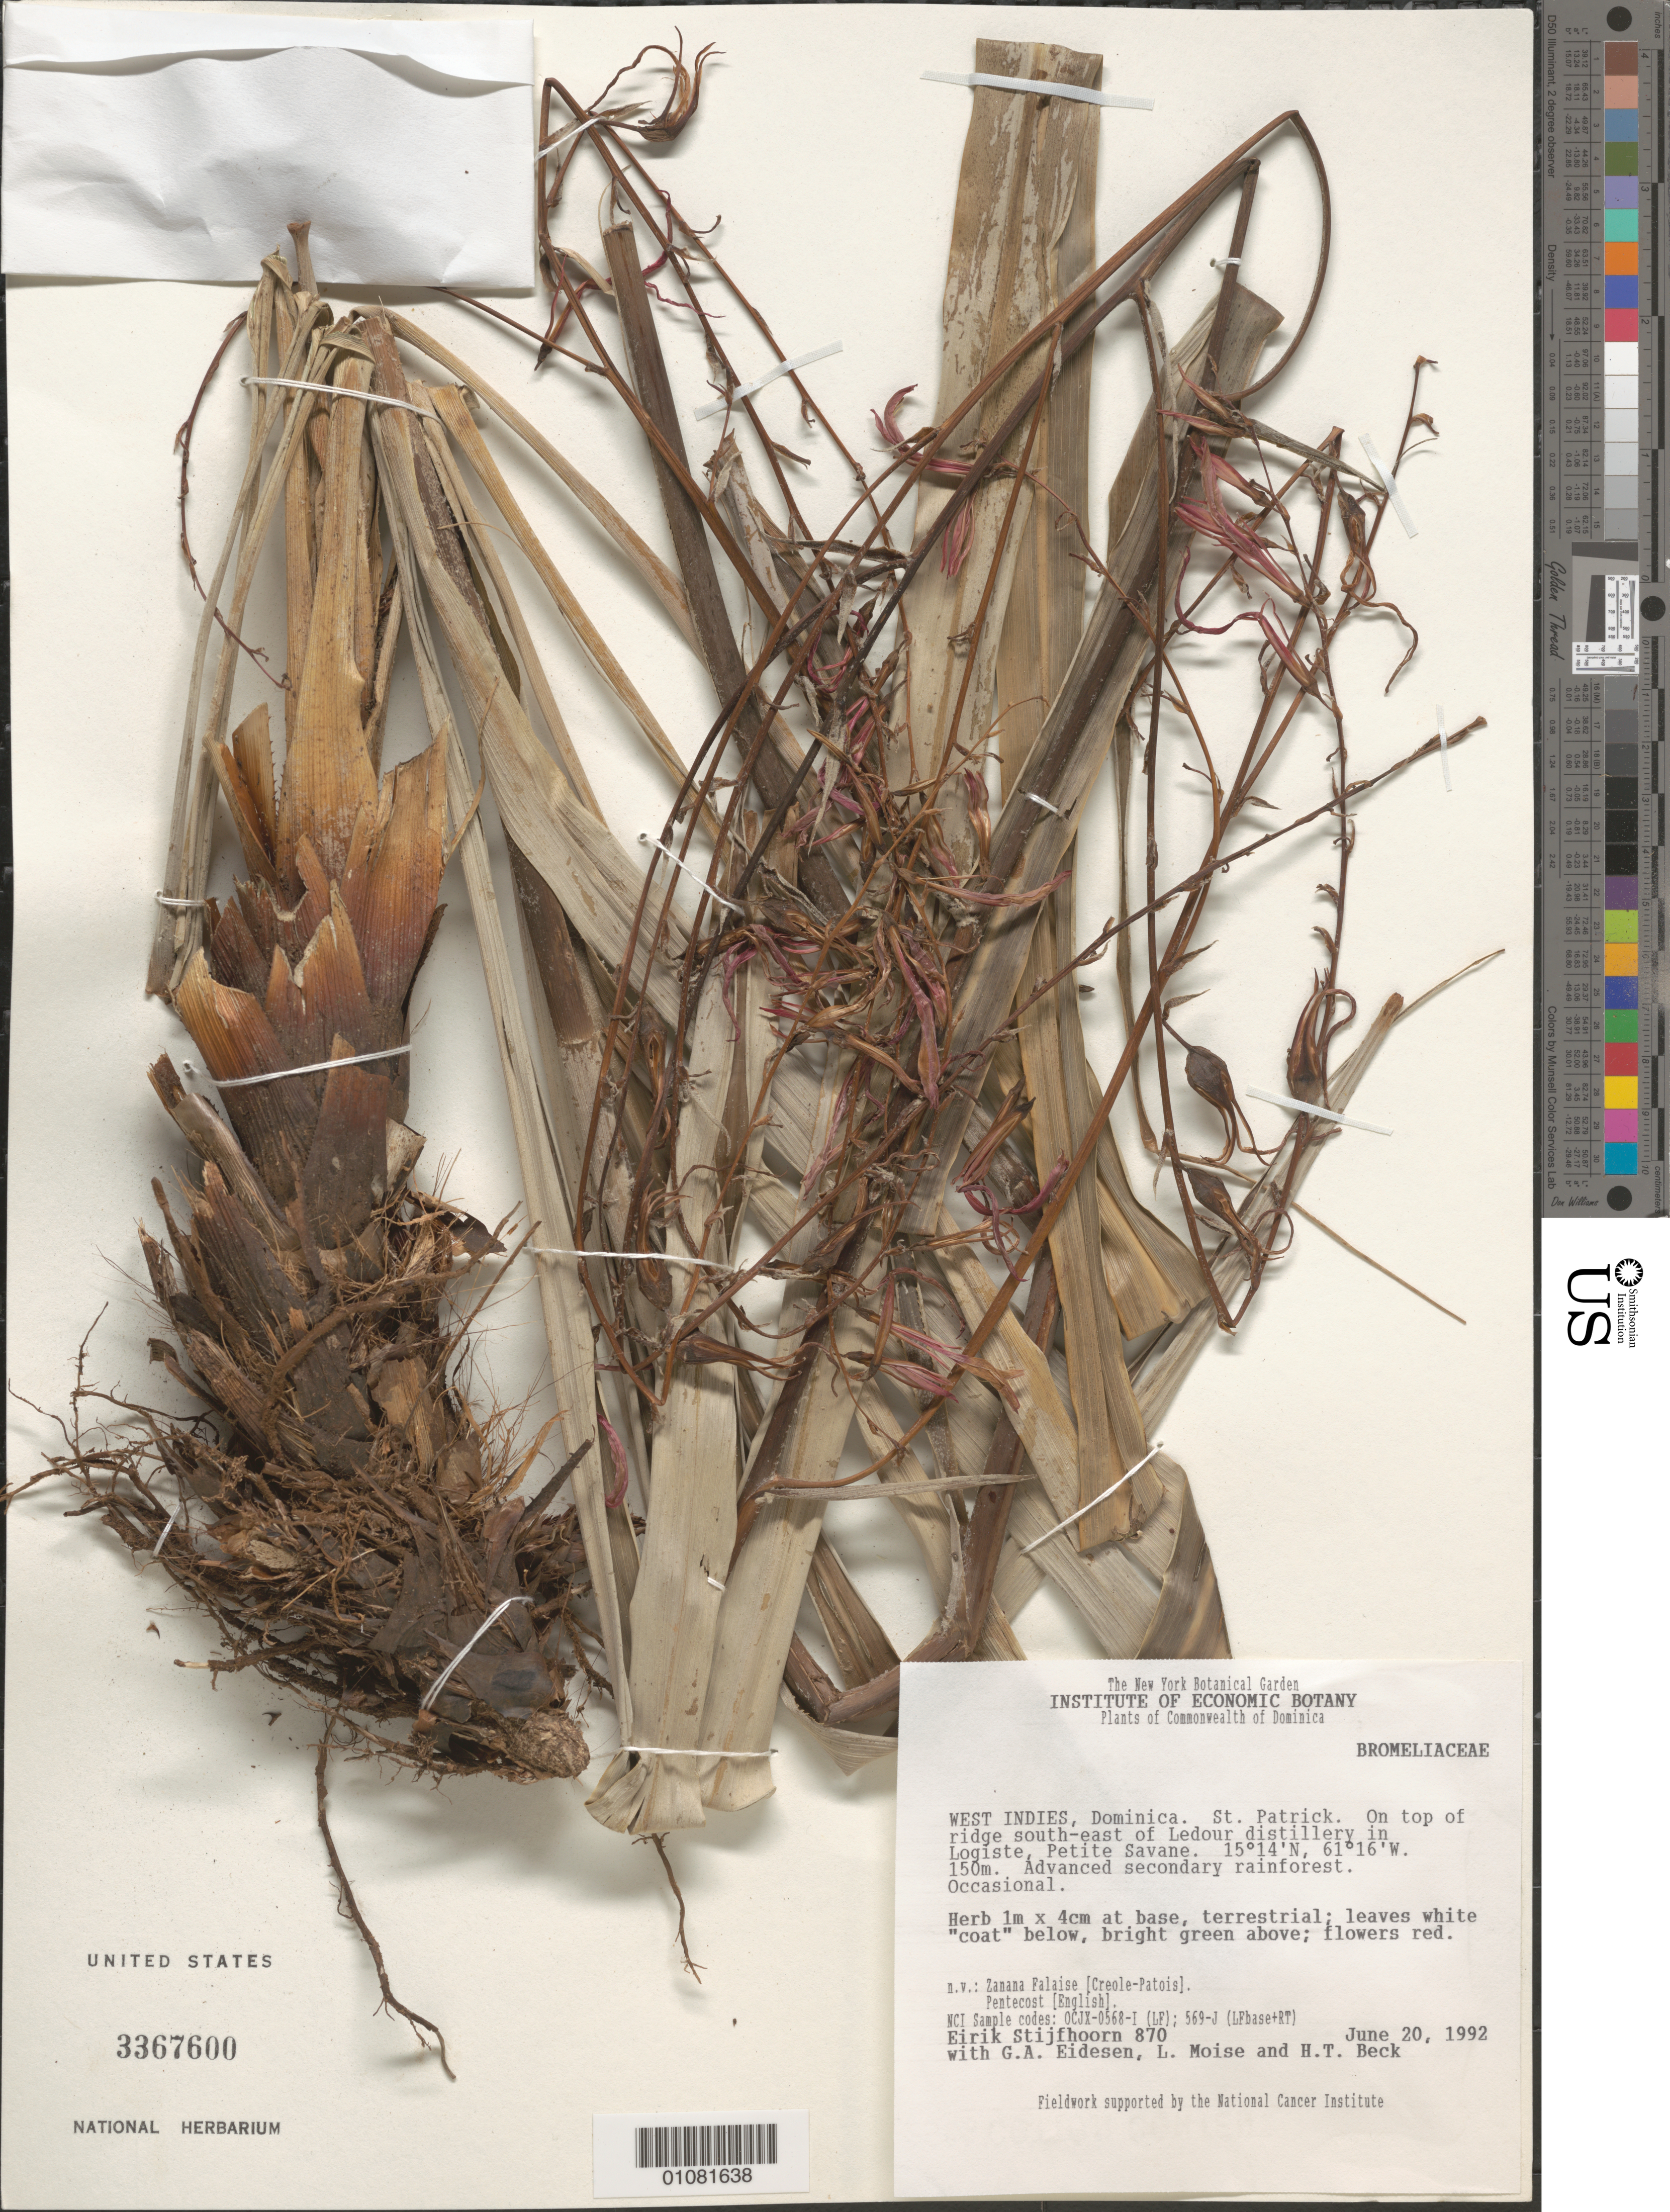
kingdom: Plantae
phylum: Tracheophyta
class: Liliopsida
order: Poales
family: Bromeliaceae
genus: Pitcairnia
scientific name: Pitcairnia sp.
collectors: E. Stijfhoorn & H. T. Beck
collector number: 870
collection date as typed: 20 Jun 1992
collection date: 1992-06-20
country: Dominica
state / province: St. Patrick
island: Dominica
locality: Top of ridge SE of Ledour distillery in Logiste, Petite Savane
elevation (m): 150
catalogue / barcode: US 3367600